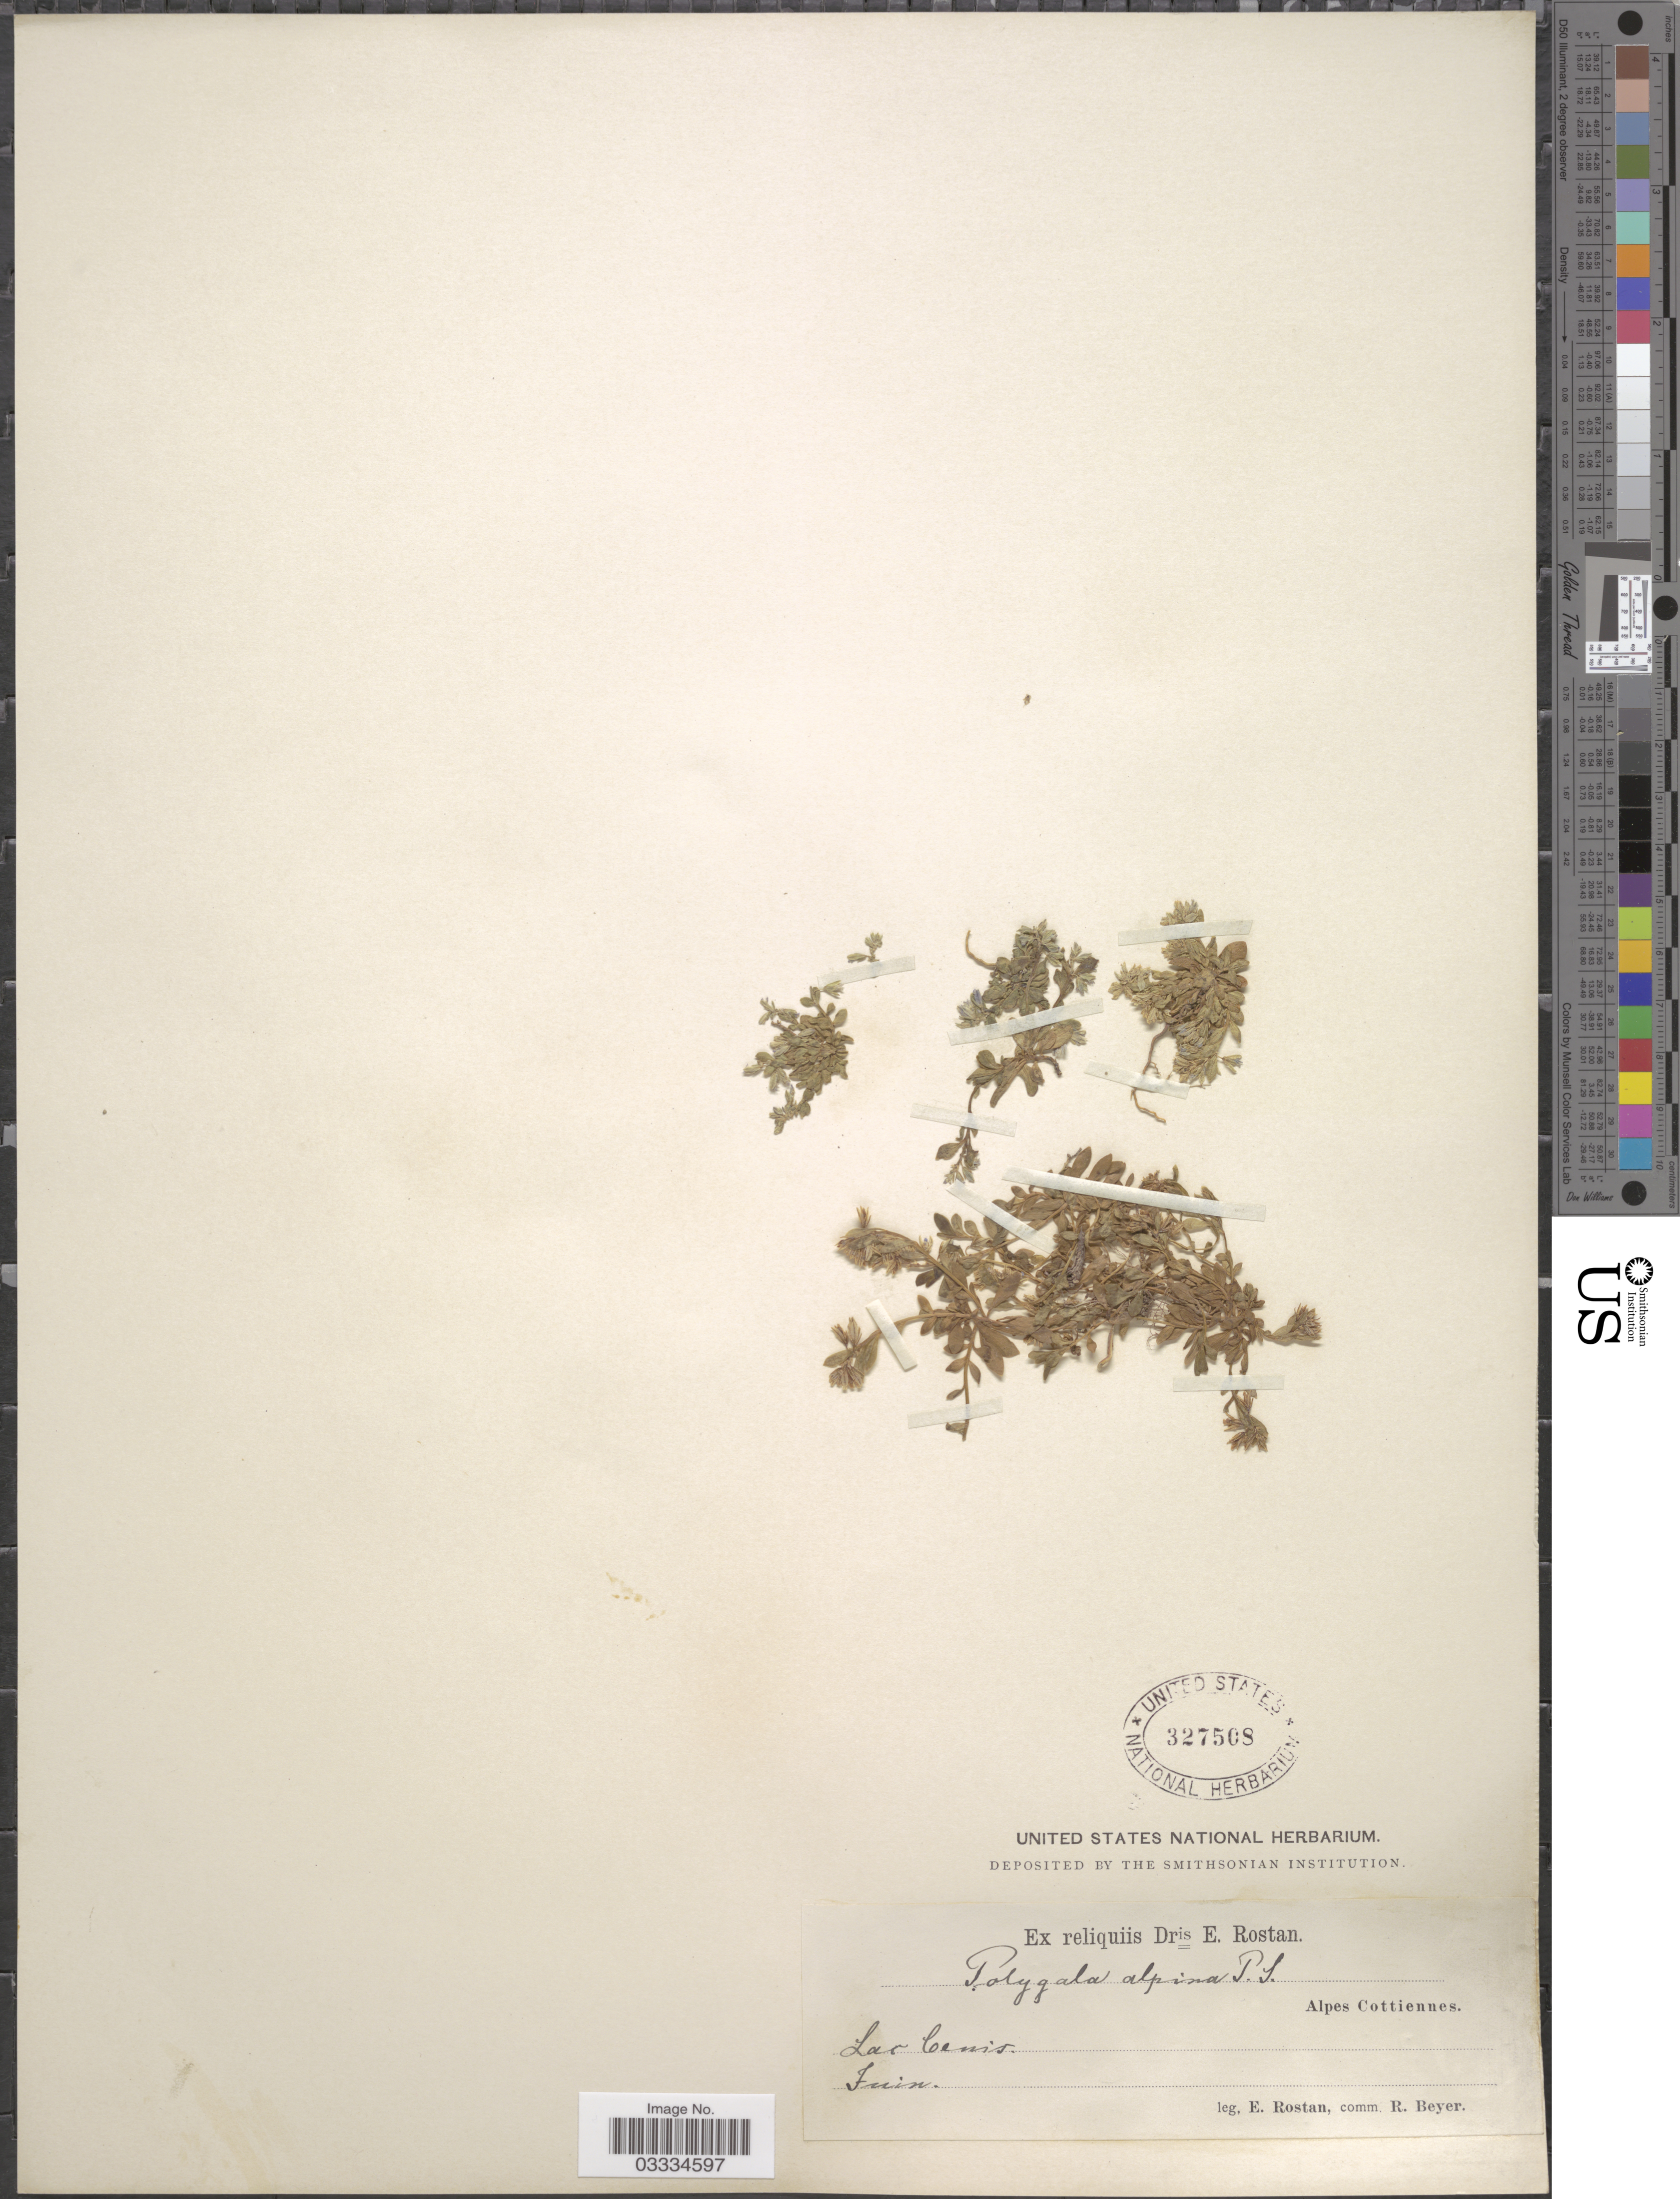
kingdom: Plantae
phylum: Tracheophyta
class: Magnoliopsida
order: Fabales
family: Polygalaceae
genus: Polygala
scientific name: Polygala alpina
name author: Steud.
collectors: E. Rostan & R. Beyer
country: France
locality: Alpes Cottiennes. Lac Cenis.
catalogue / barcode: US 327508